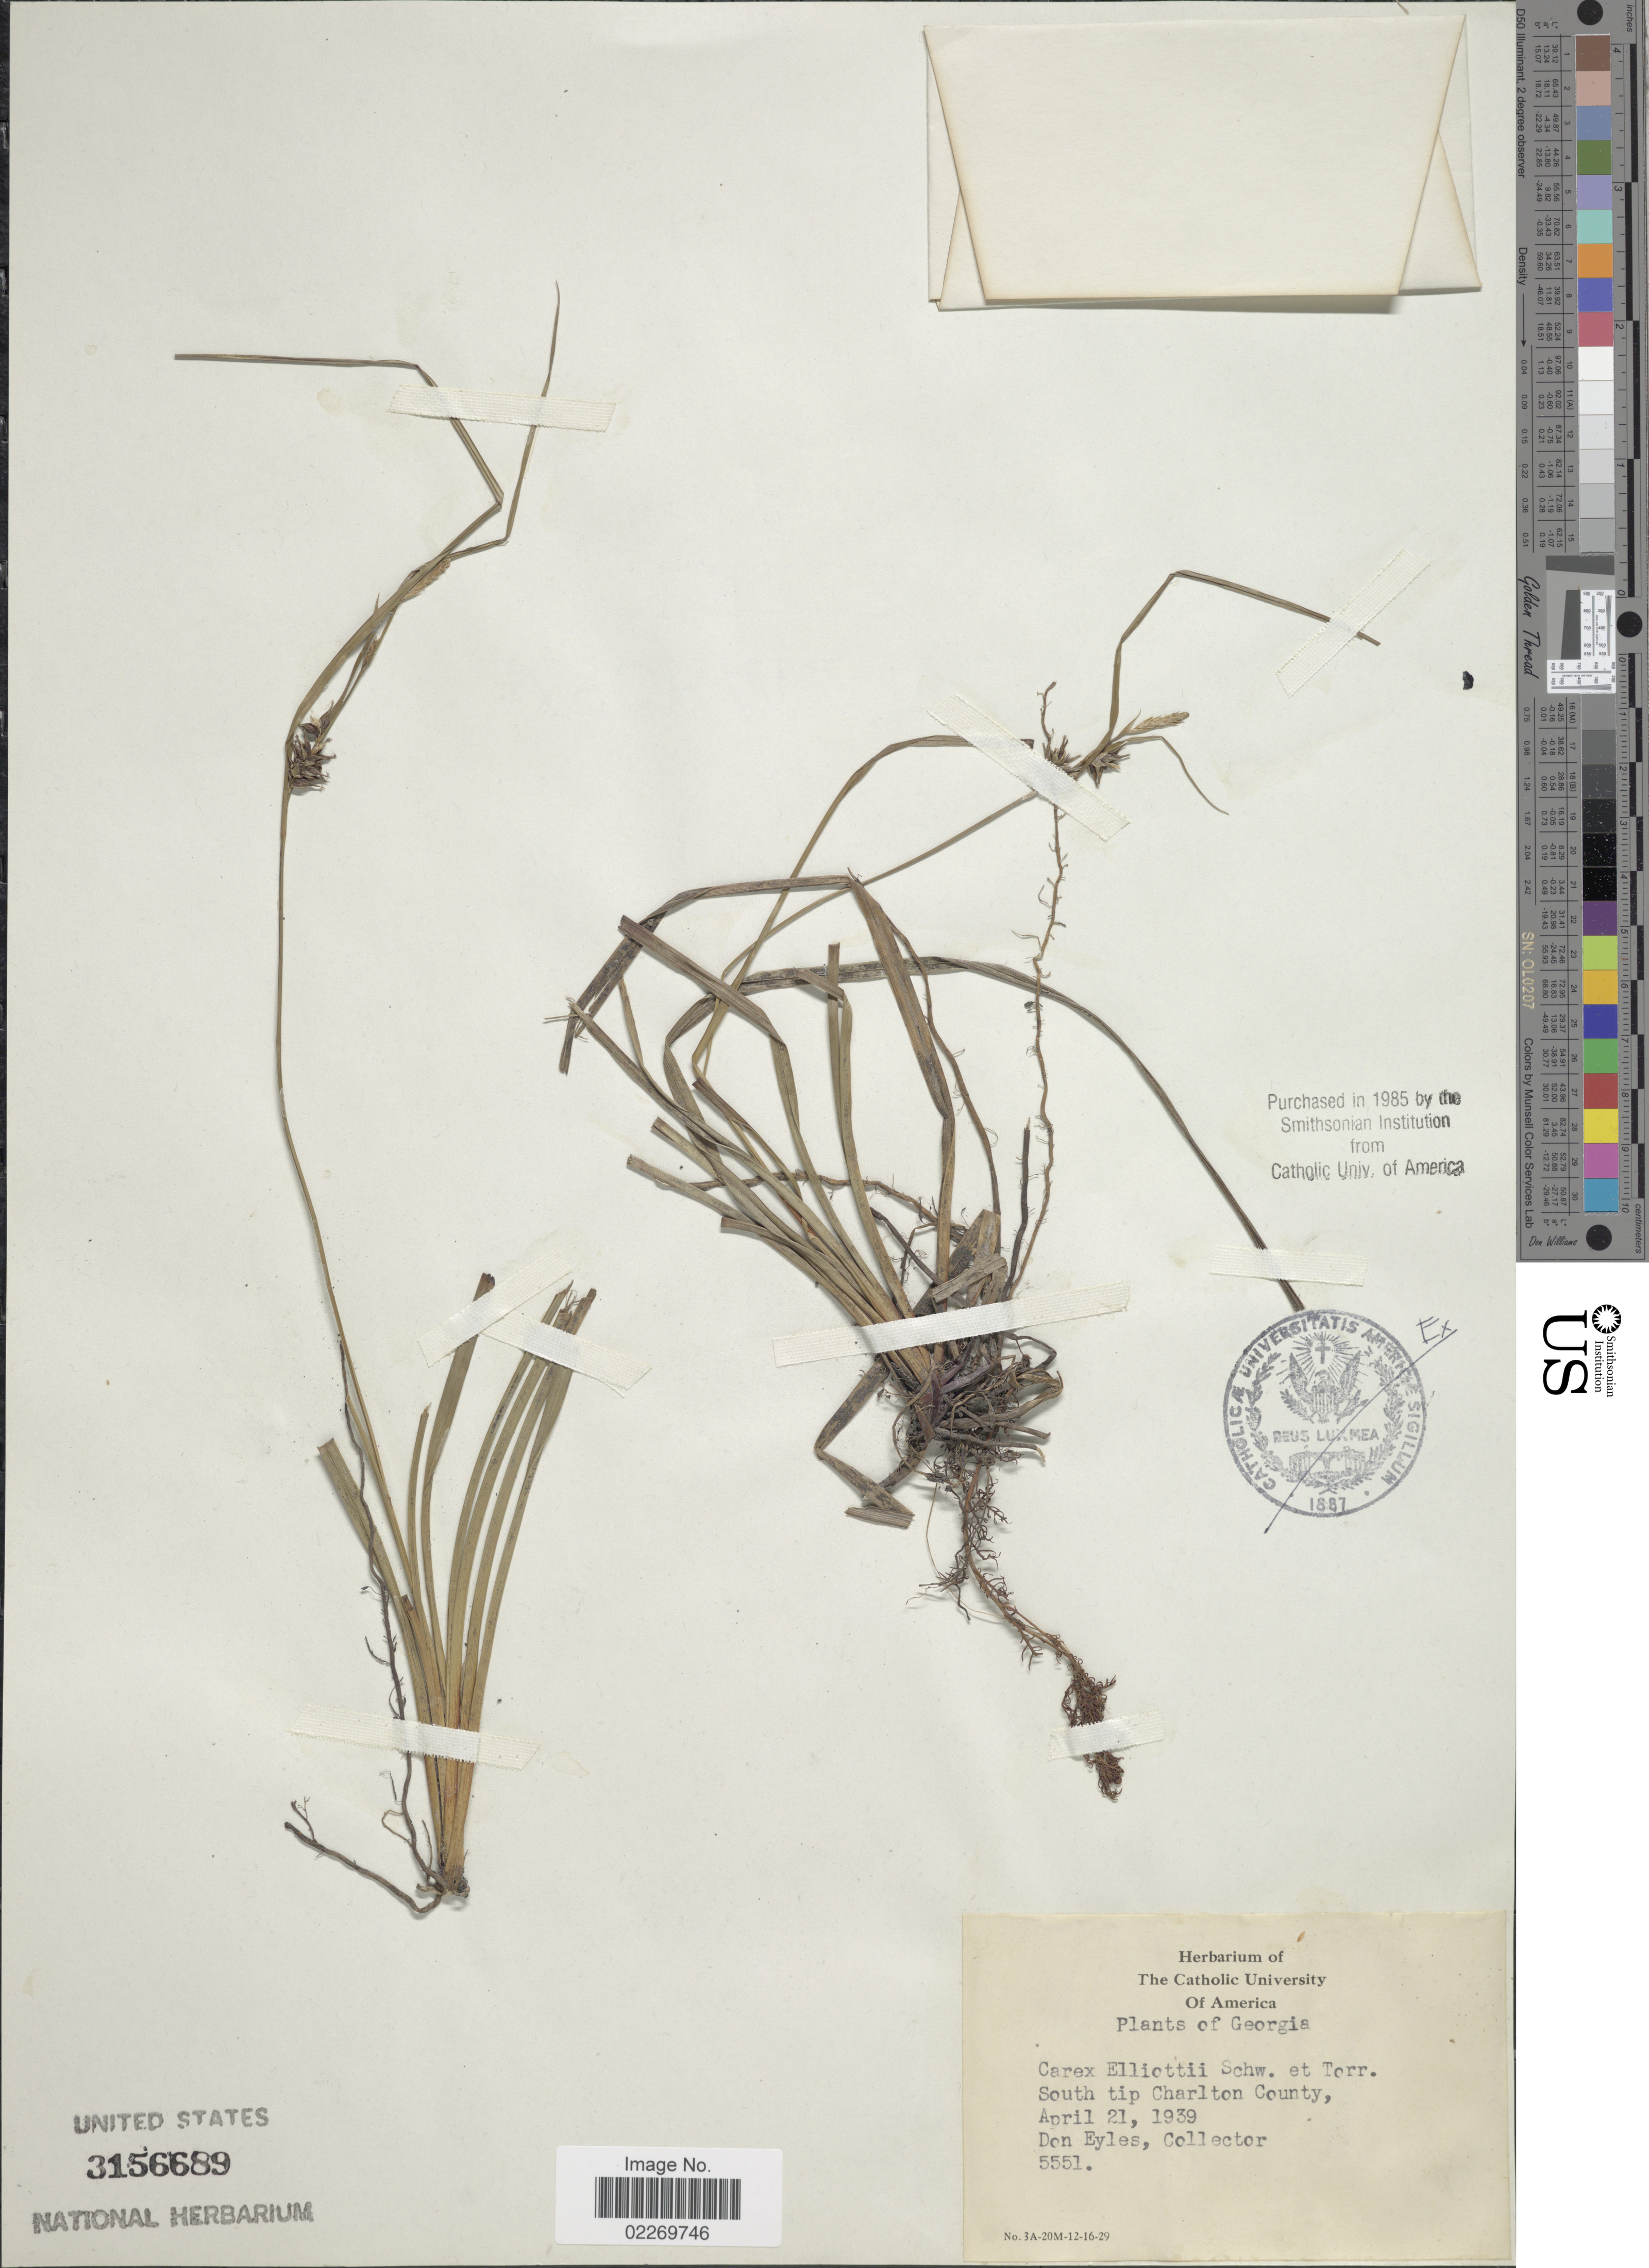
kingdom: Plantae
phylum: Tracheophyta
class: Liliopsida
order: Poales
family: Cyperaceae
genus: Carex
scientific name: Carex elliottii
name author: Schwein. & Torr.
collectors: D. Eyles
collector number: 5551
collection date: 1939-04-21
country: United States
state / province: Georgia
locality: South tip Charlton County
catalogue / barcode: US 3156689